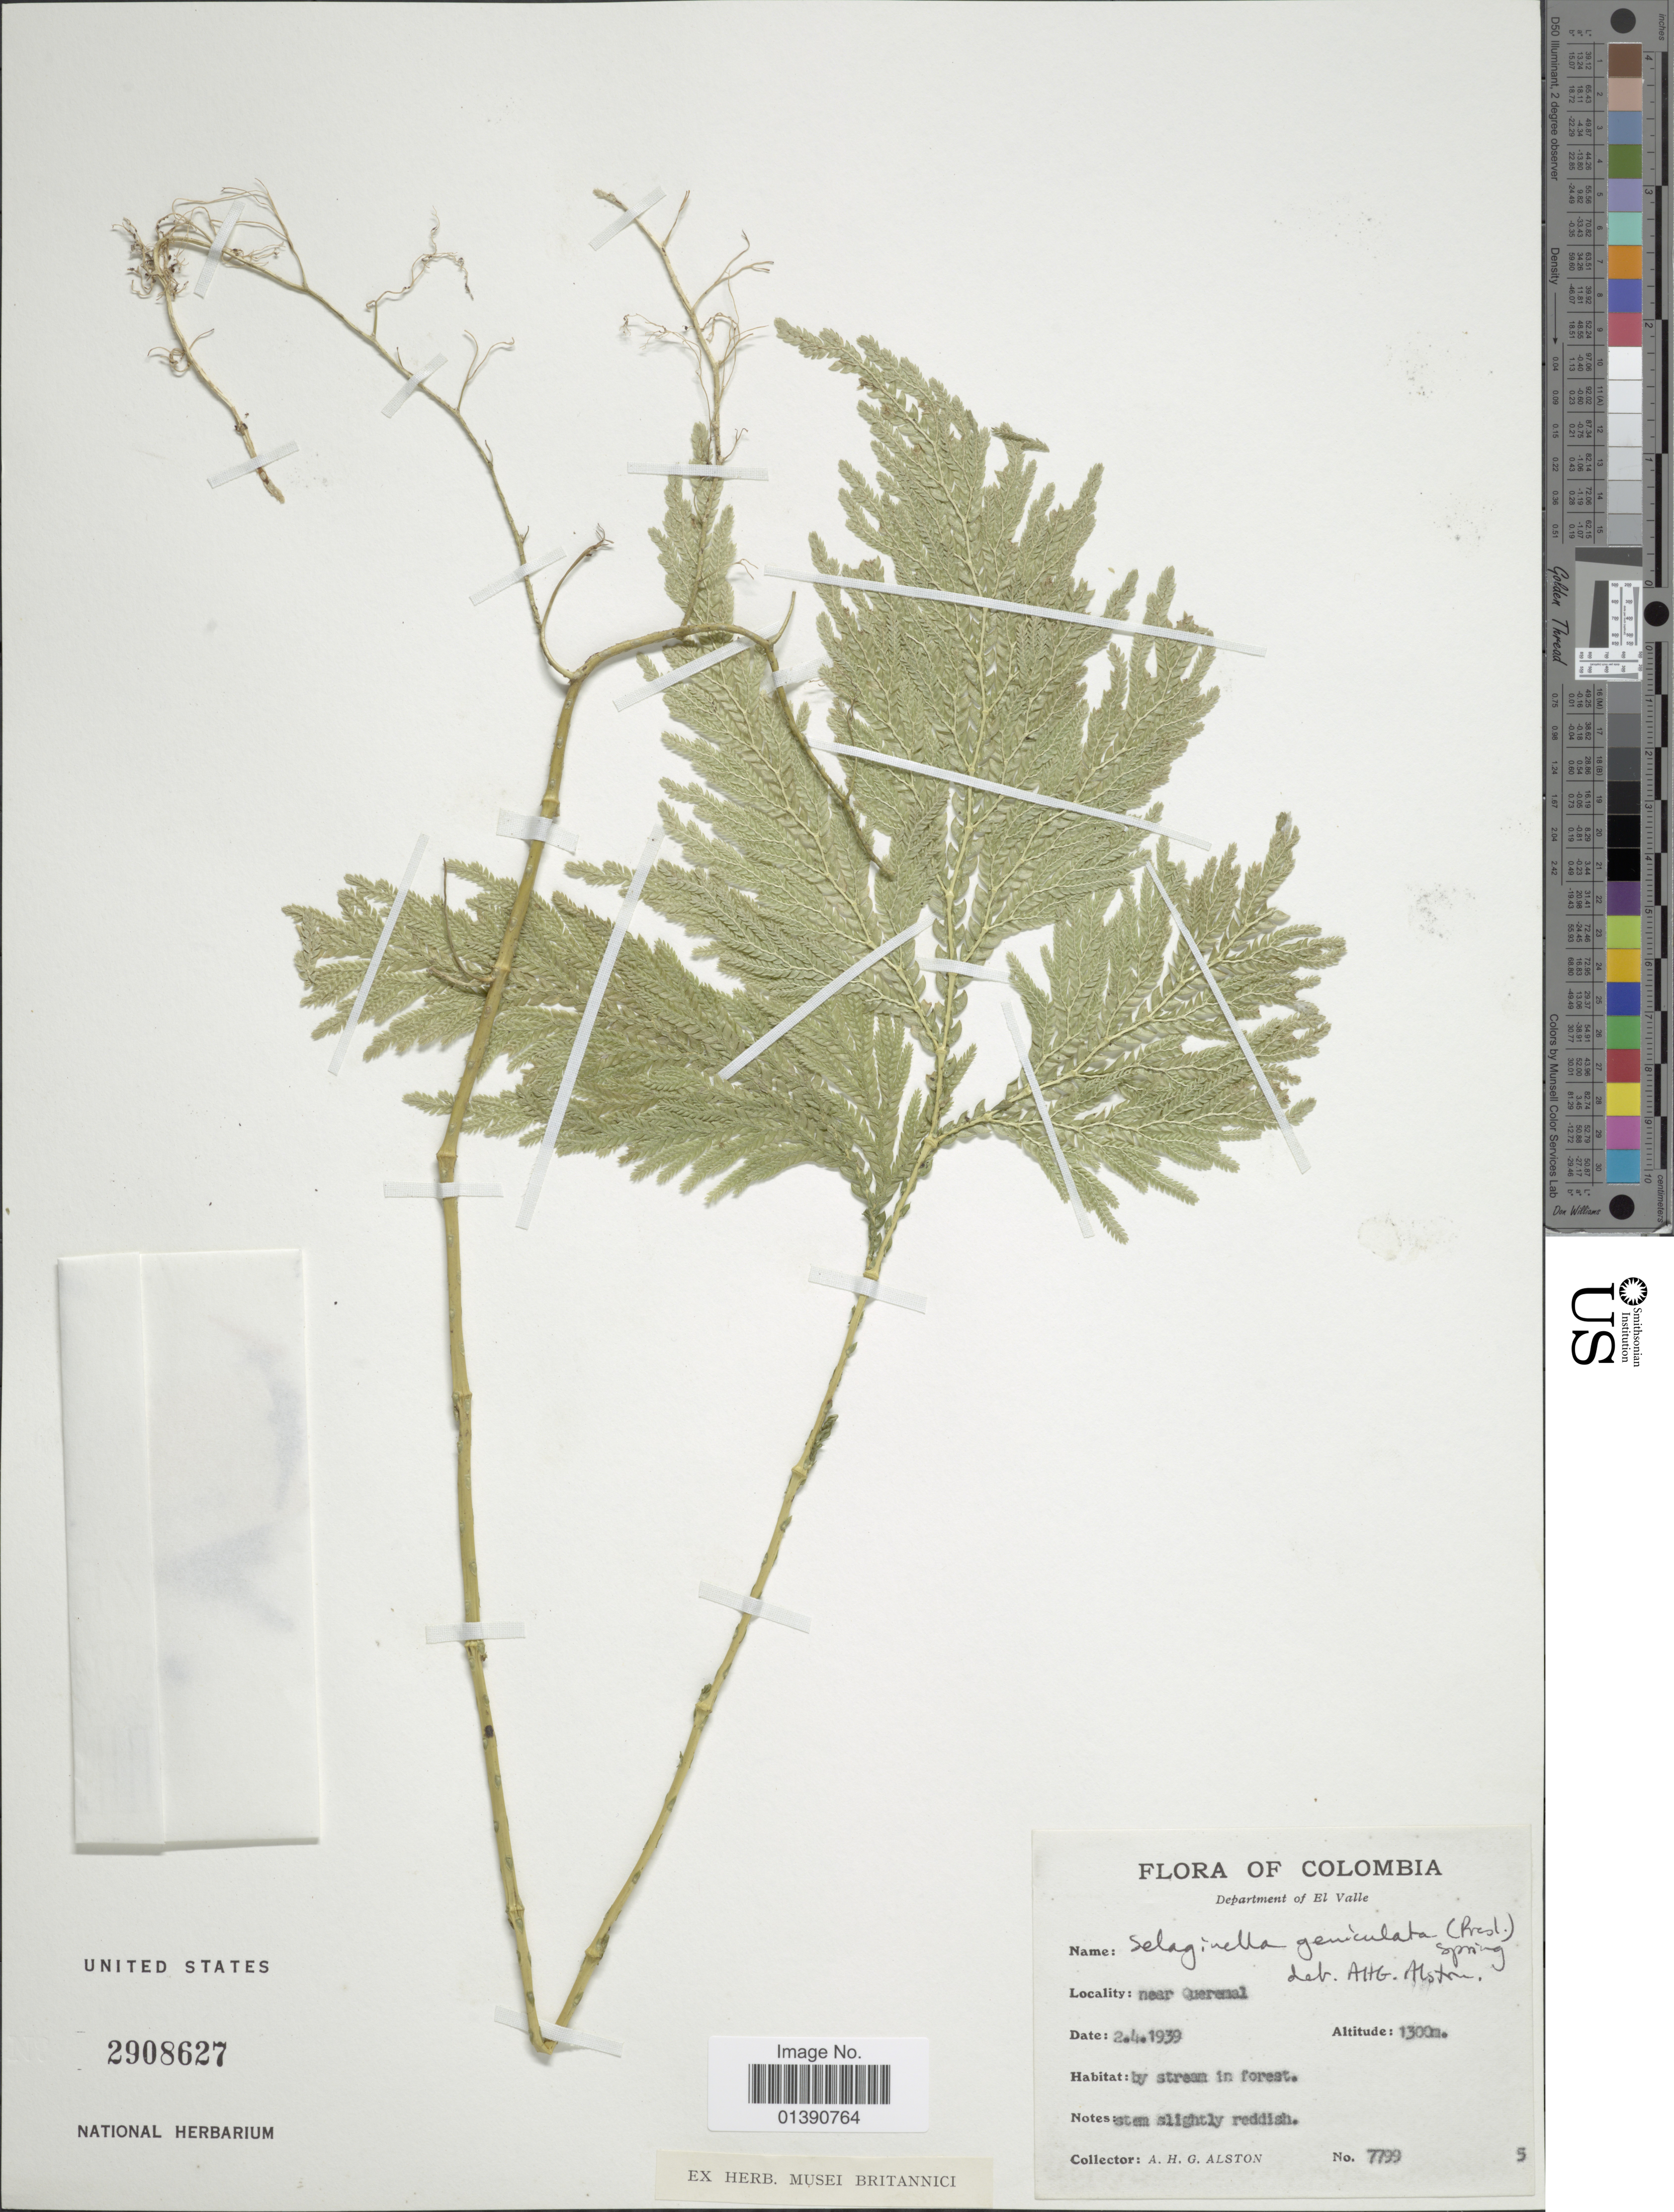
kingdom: Plantae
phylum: Tracheophyta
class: Lycopodiopsida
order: Selaginellales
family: Selaginellaceae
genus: Selaginella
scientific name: Selaginella geniculata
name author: (C. Presl) Spring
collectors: A. H. Alston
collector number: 7799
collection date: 1939-04-02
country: Colombia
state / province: Valle del Cauca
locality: Department of El Valle, near Queranal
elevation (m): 1300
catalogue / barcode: US 2908627